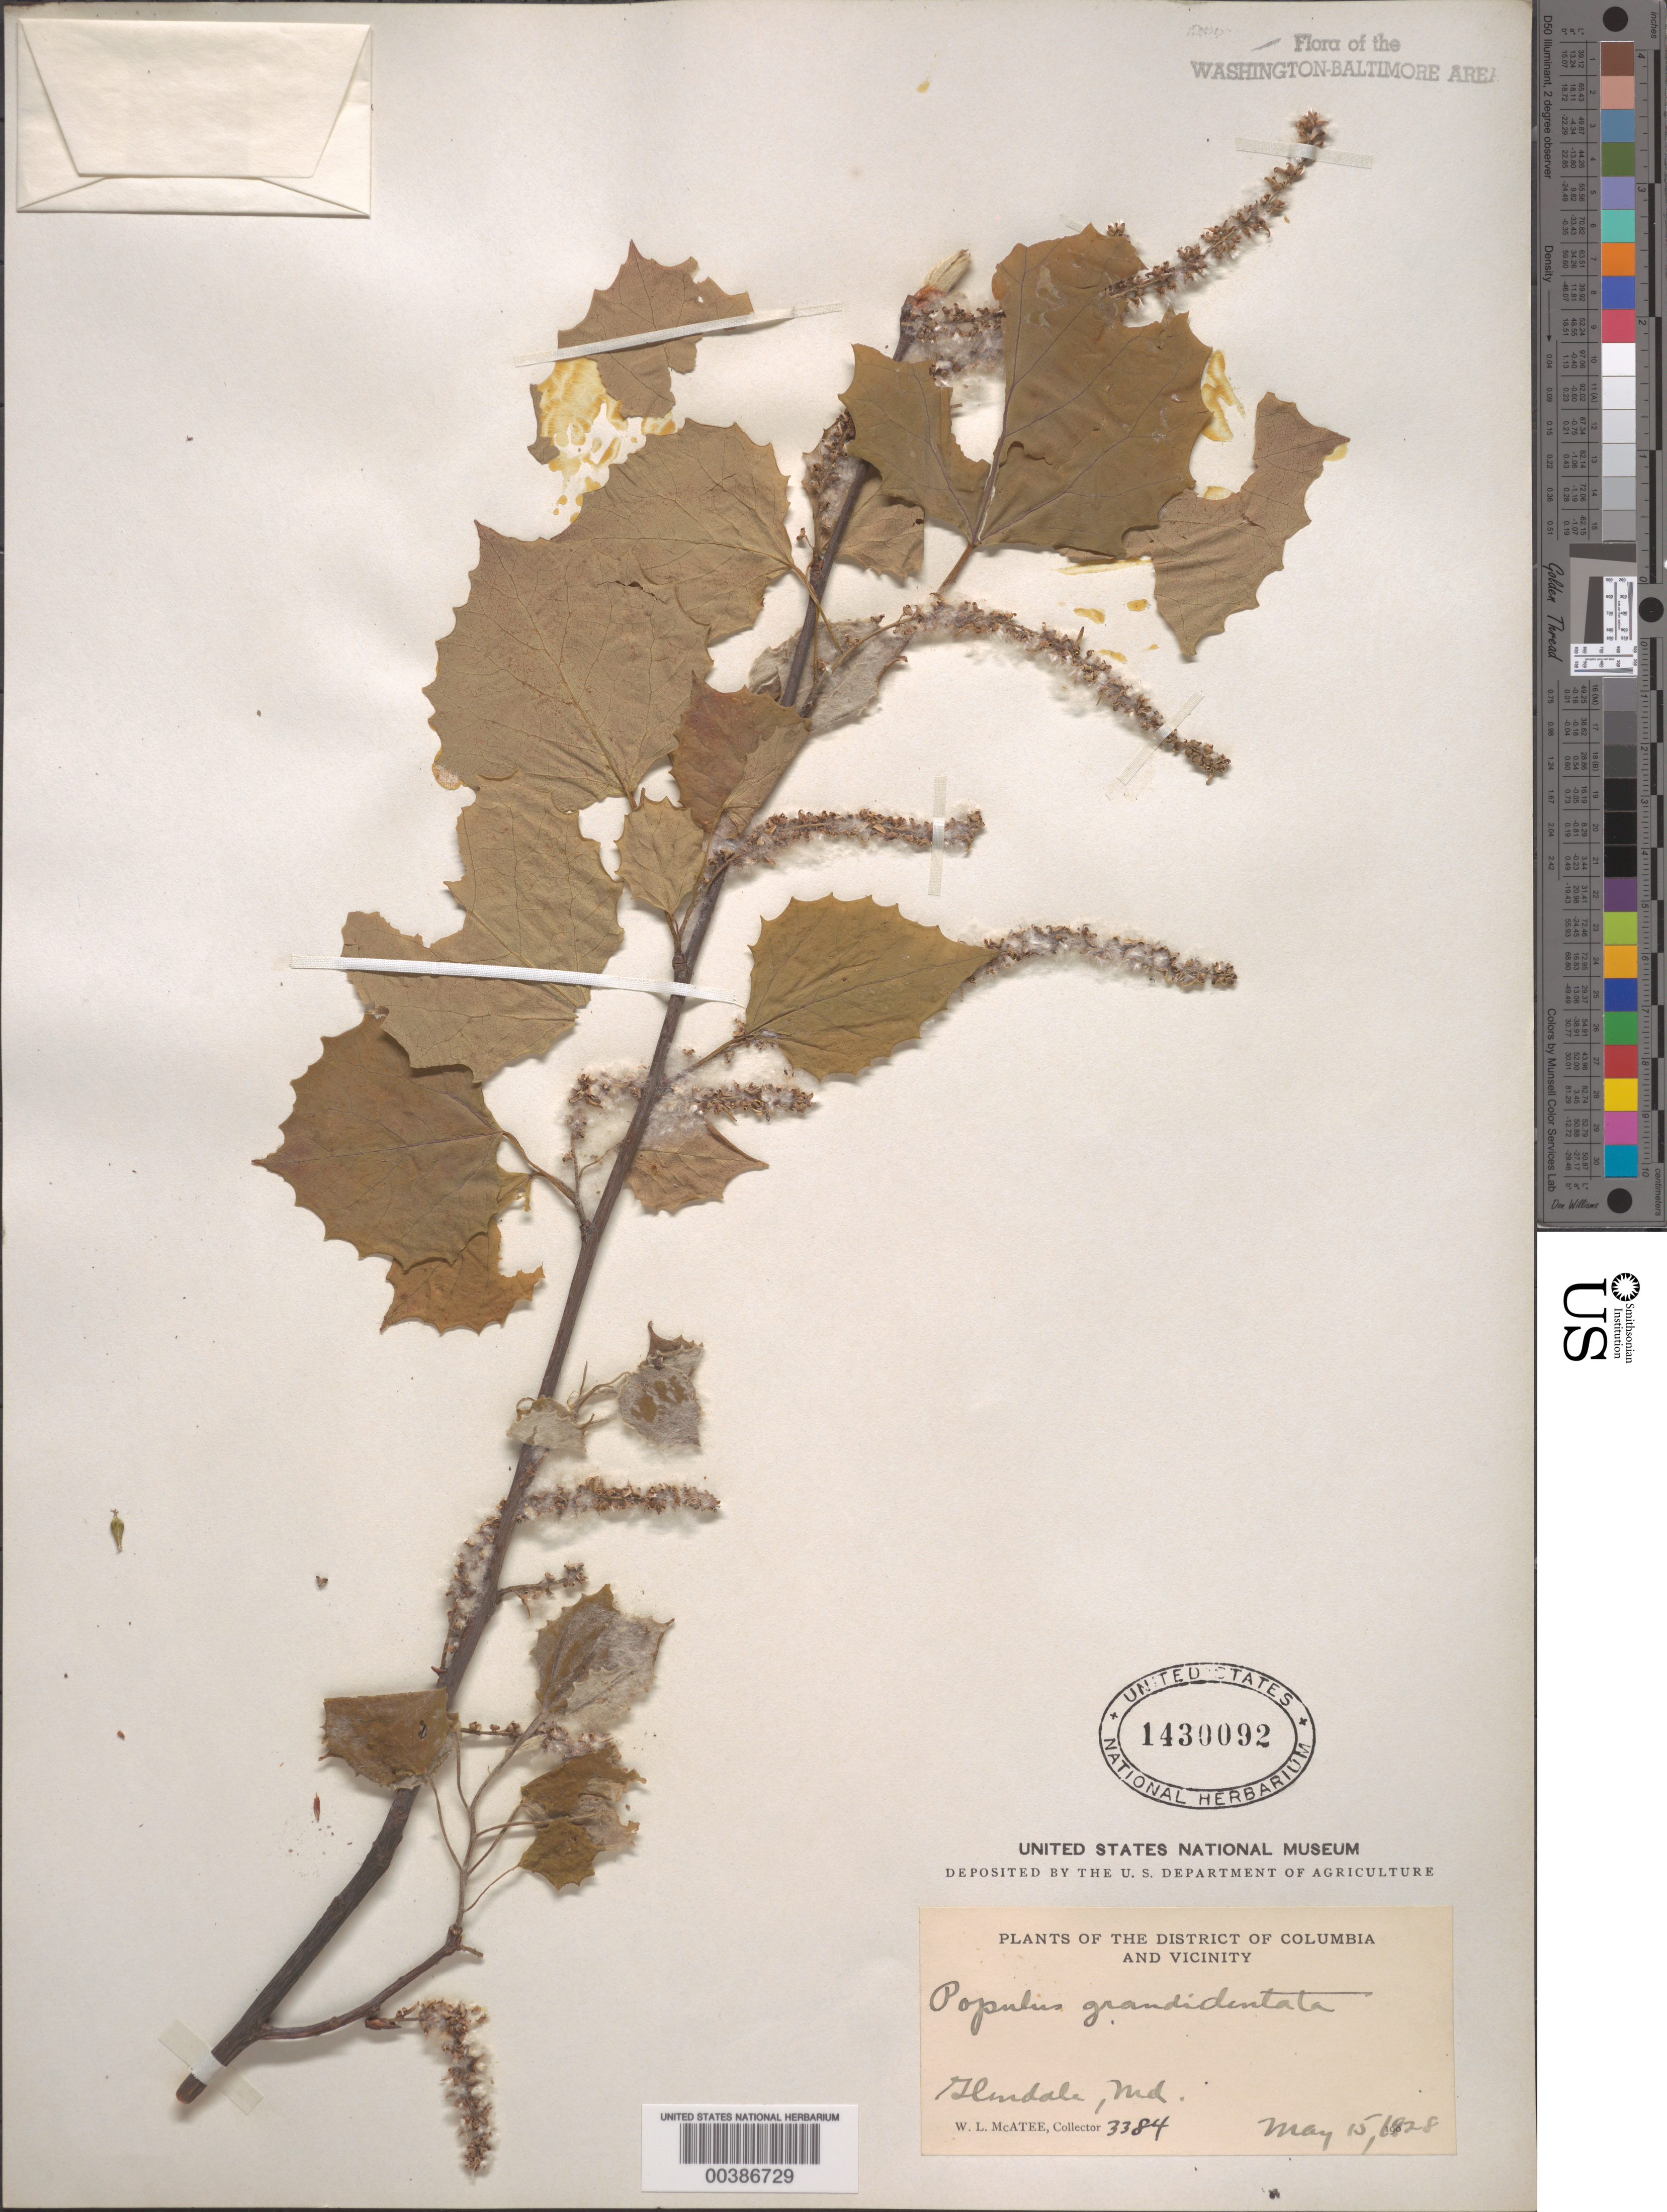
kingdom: Plantae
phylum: Tracheophyta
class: Magnoliopsida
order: Malpighiales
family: Salicaceae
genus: Populus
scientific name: Populus grandidentata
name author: Michx.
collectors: W. McAtee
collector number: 3384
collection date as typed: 15 May 1928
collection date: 1928-05-15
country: United States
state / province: Maryland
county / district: Prince George's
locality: Glendale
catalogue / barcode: US 1430092